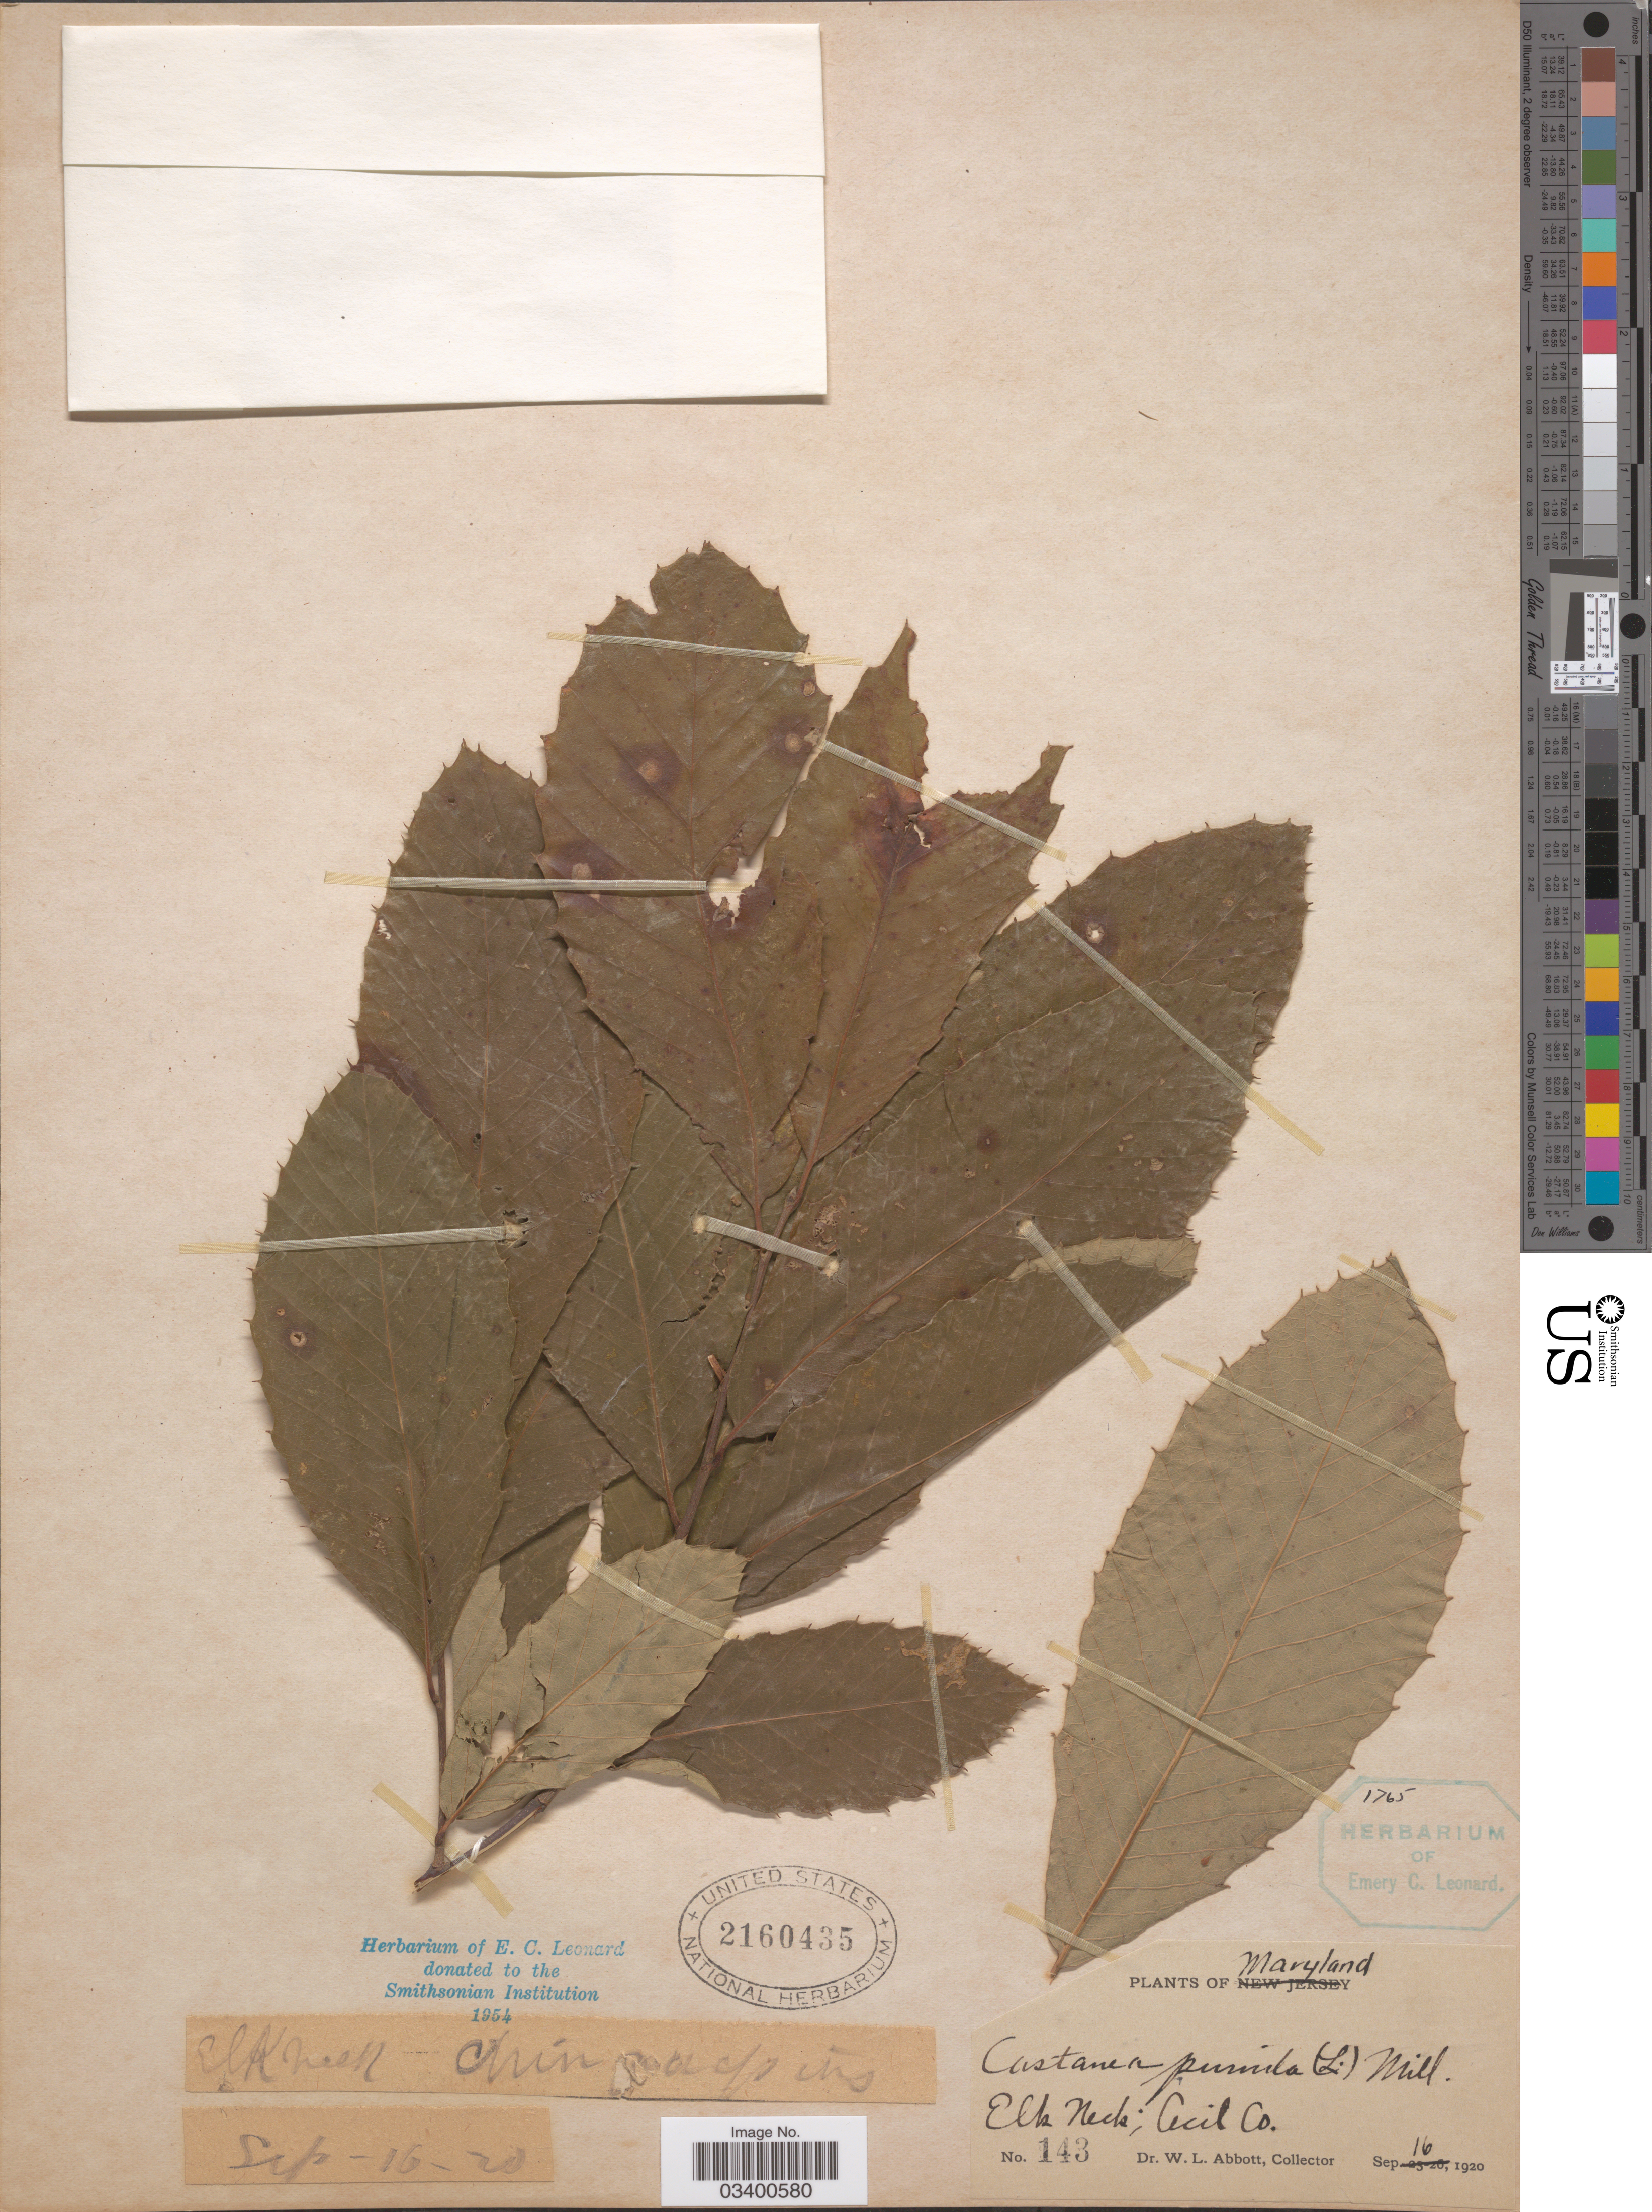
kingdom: Plantae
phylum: Tracheophyta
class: Magnoliopsida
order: Fagales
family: Fagaceae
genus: Castanea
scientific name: Castanea pumila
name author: (L.) Mill.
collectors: W. L. Abbott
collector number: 143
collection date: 1920-09-16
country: United States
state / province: Maryland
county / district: Cecil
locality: Elk Neck; Cecil Co.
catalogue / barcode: US 2160435